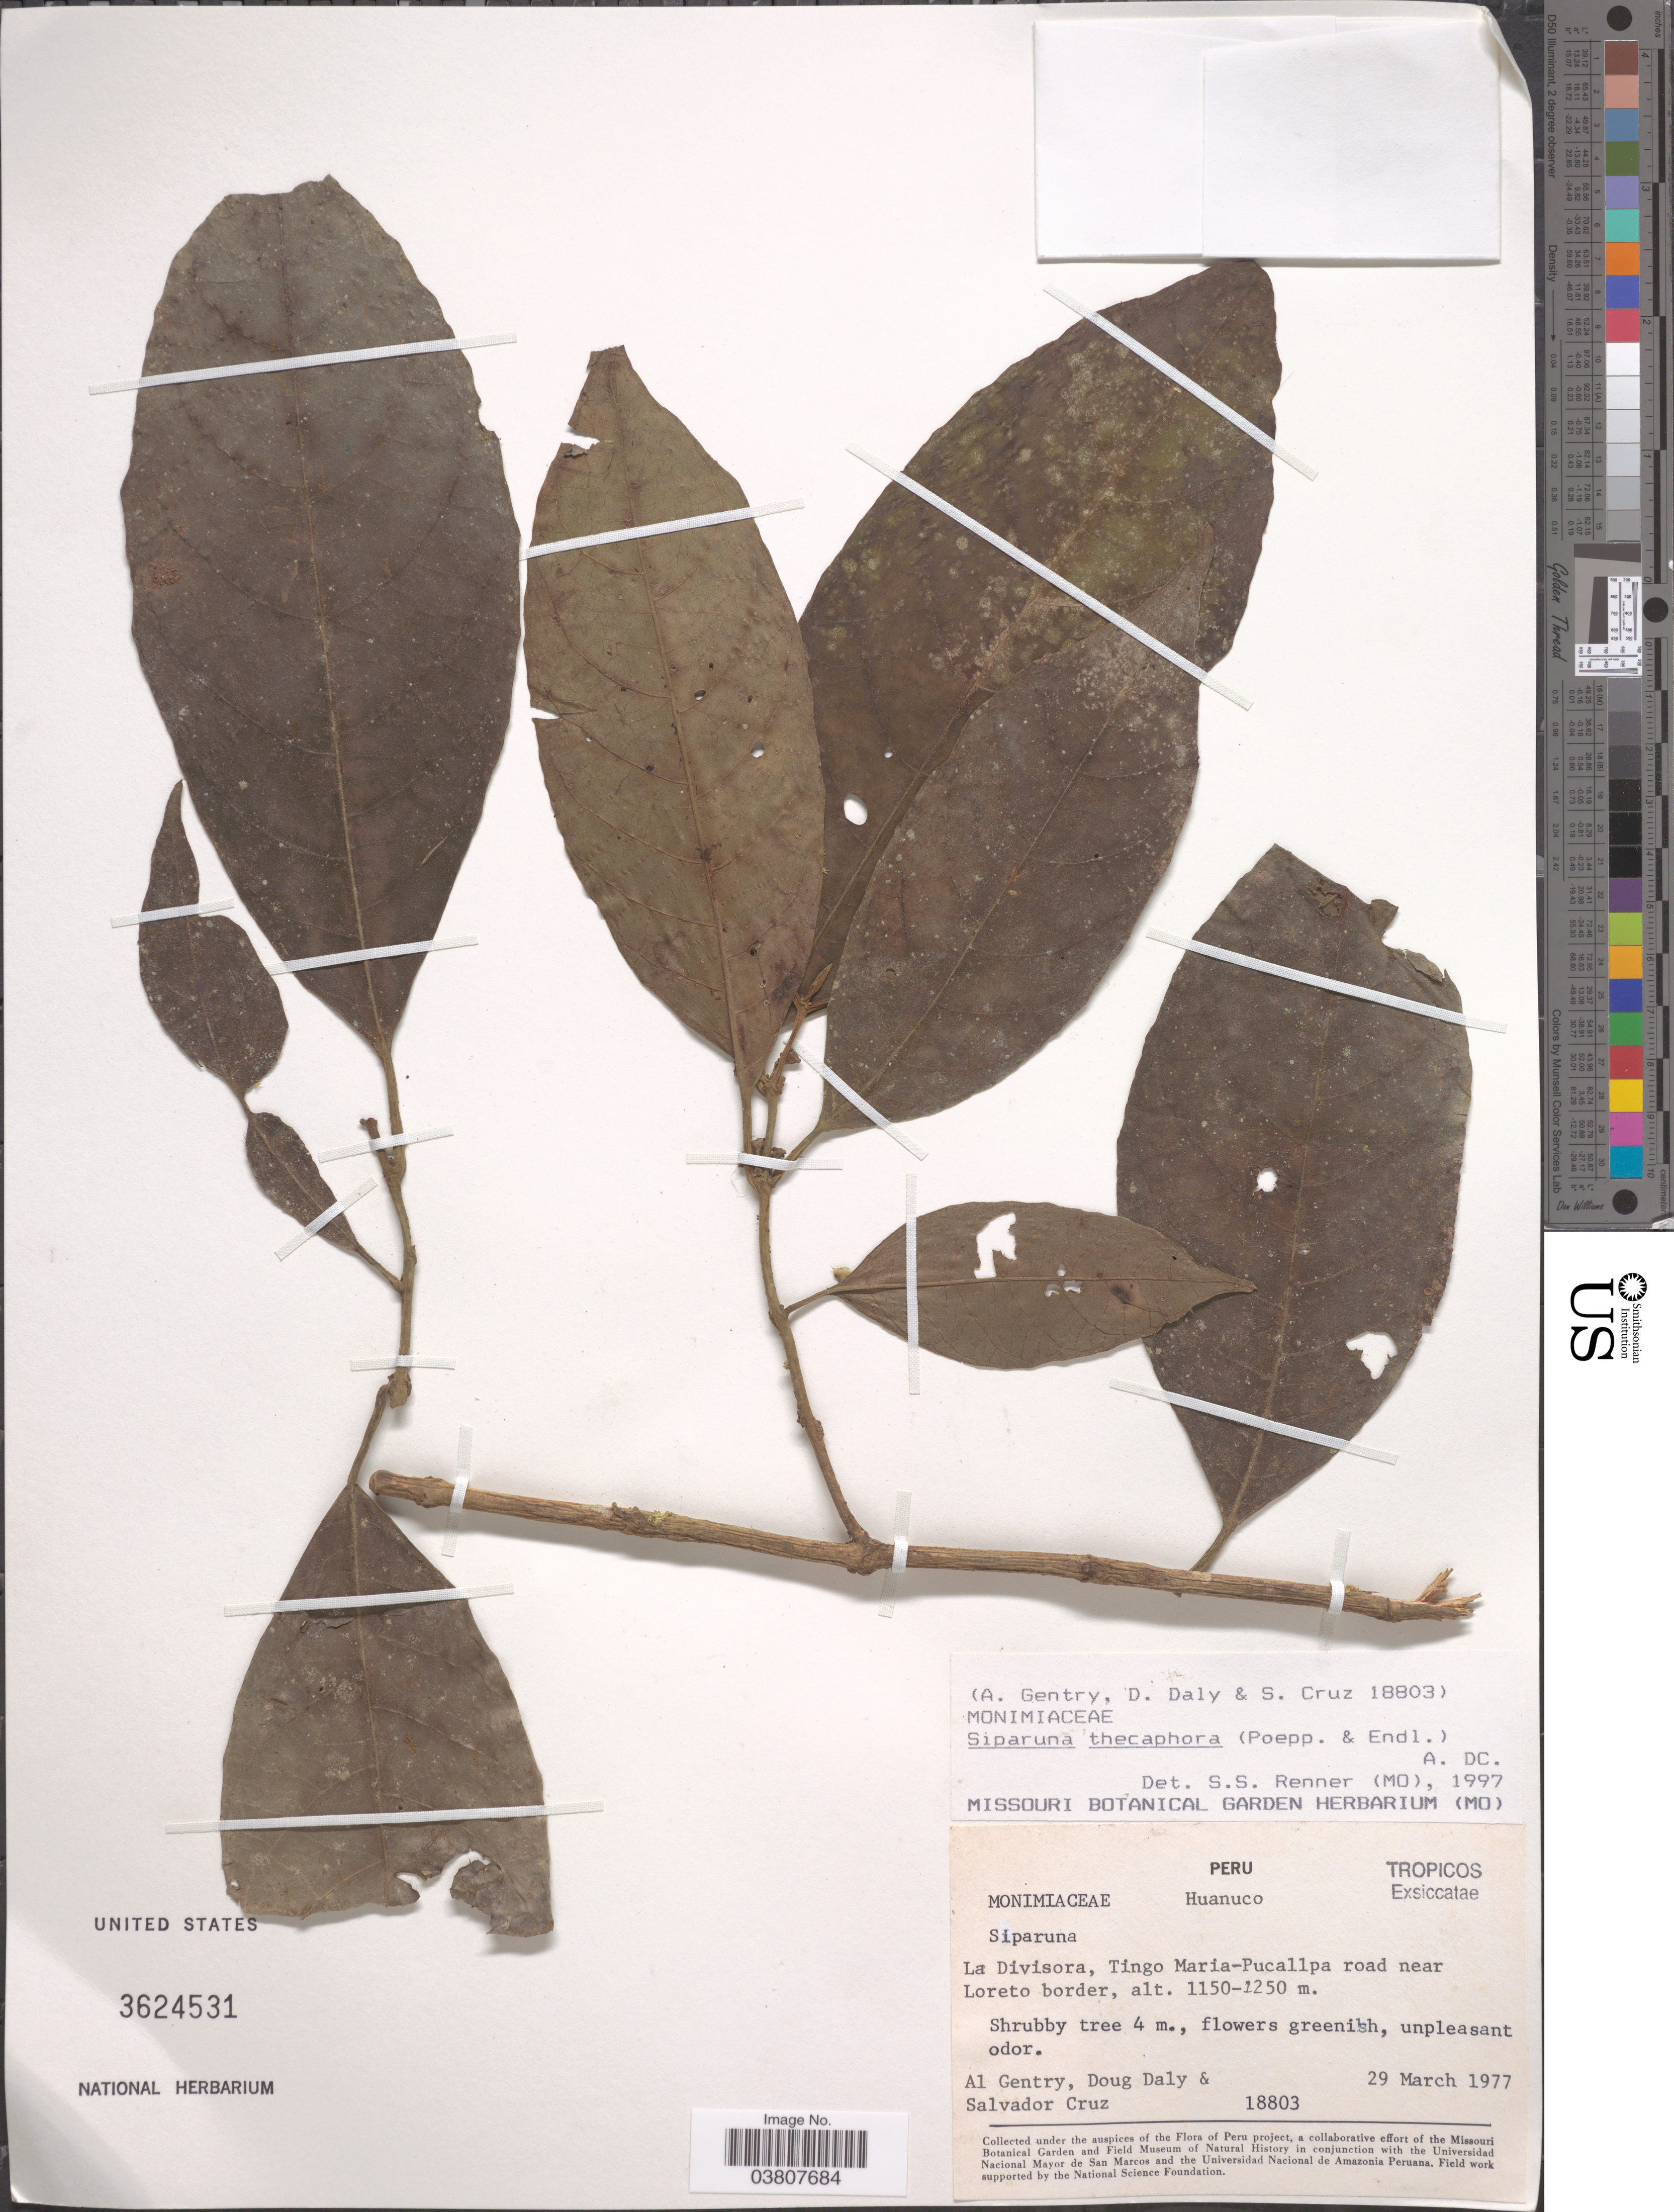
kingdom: Plantae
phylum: Tracheophyta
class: Magnoliopsida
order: Laurales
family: Siparunaceae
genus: Siparuna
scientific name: Siparuna thecaphora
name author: (Poepp. & Endl.) A. DC.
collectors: A. H. Gentry, D. C. Daly & S. Cruz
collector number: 18803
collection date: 1977-03-29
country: Peru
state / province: Huánuco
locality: La Divisora, Tingo Maria-Pucallpa road near Loreto border.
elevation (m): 1150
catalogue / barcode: US 3624531